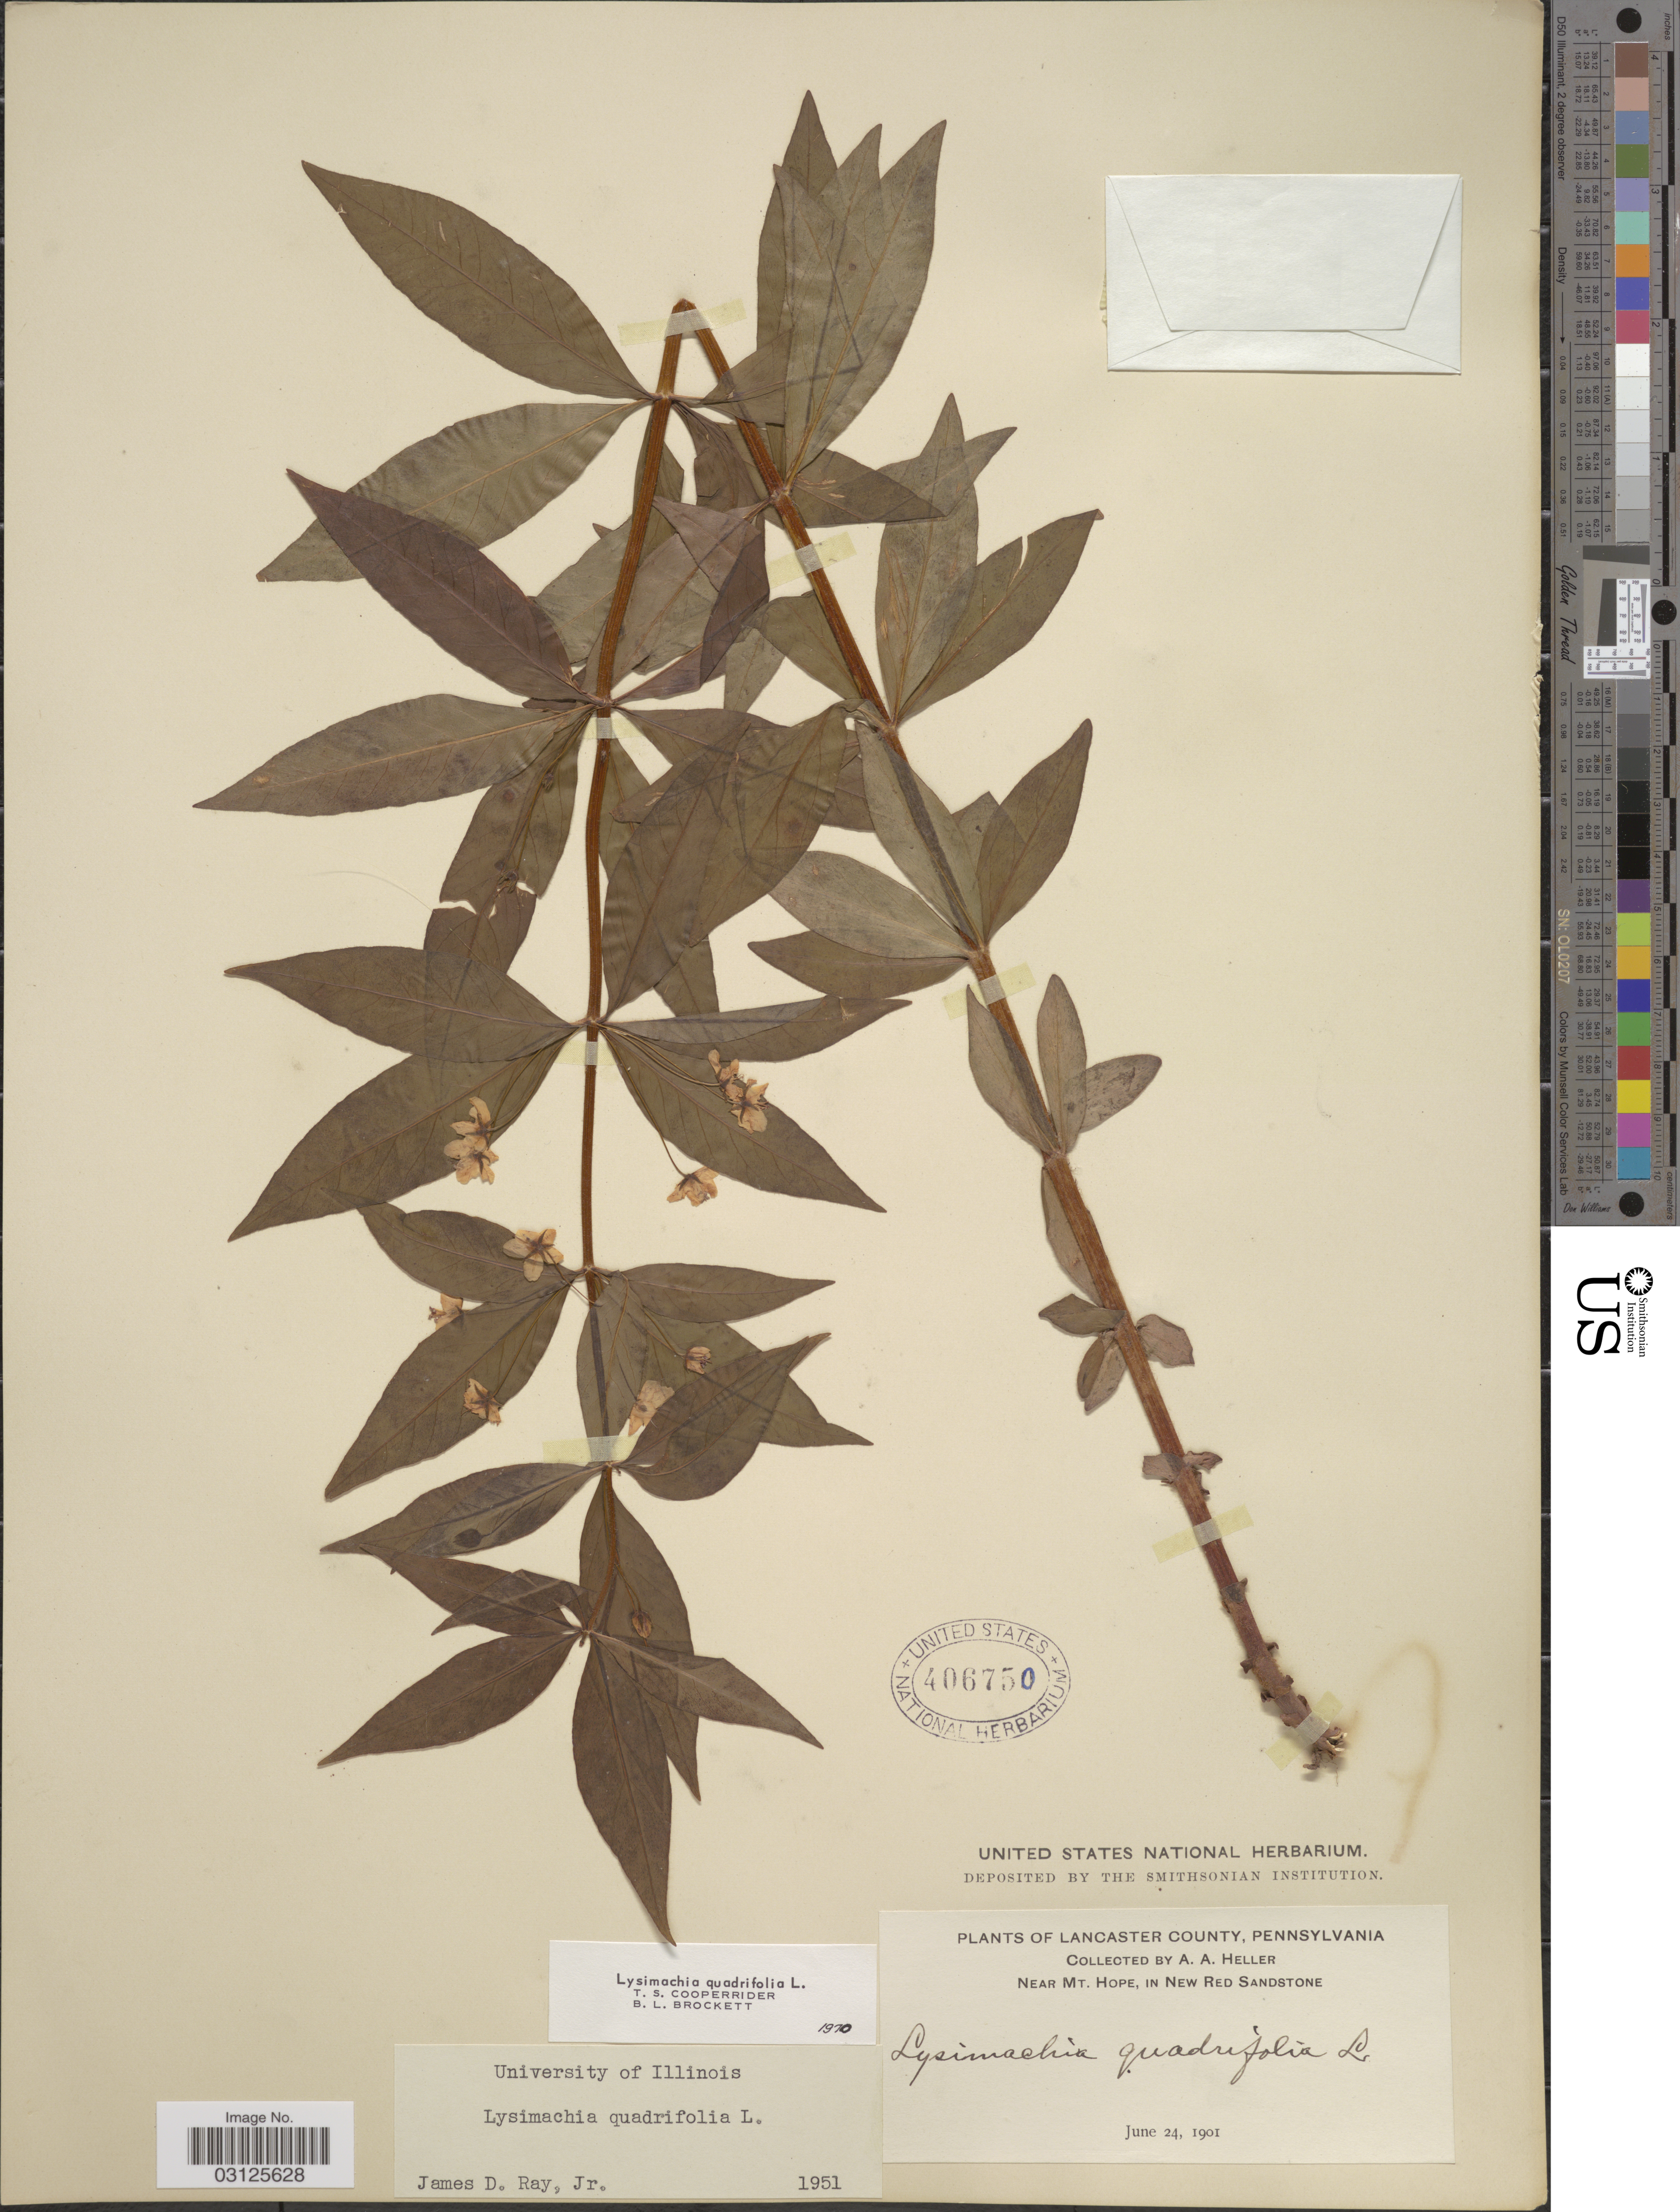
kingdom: Plantae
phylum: Tracheophyta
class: Magnoliopsida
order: Ericales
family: Primulaceae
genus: Lysimachia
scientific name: Lysimachia quadrifolia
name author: L.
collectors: A. A. Heller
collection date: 1901-06-24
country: United States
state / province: Pennsylvania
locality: Lancaster County, Near Mt. Hope, in New Red Sandstone.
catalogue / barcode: US 406750